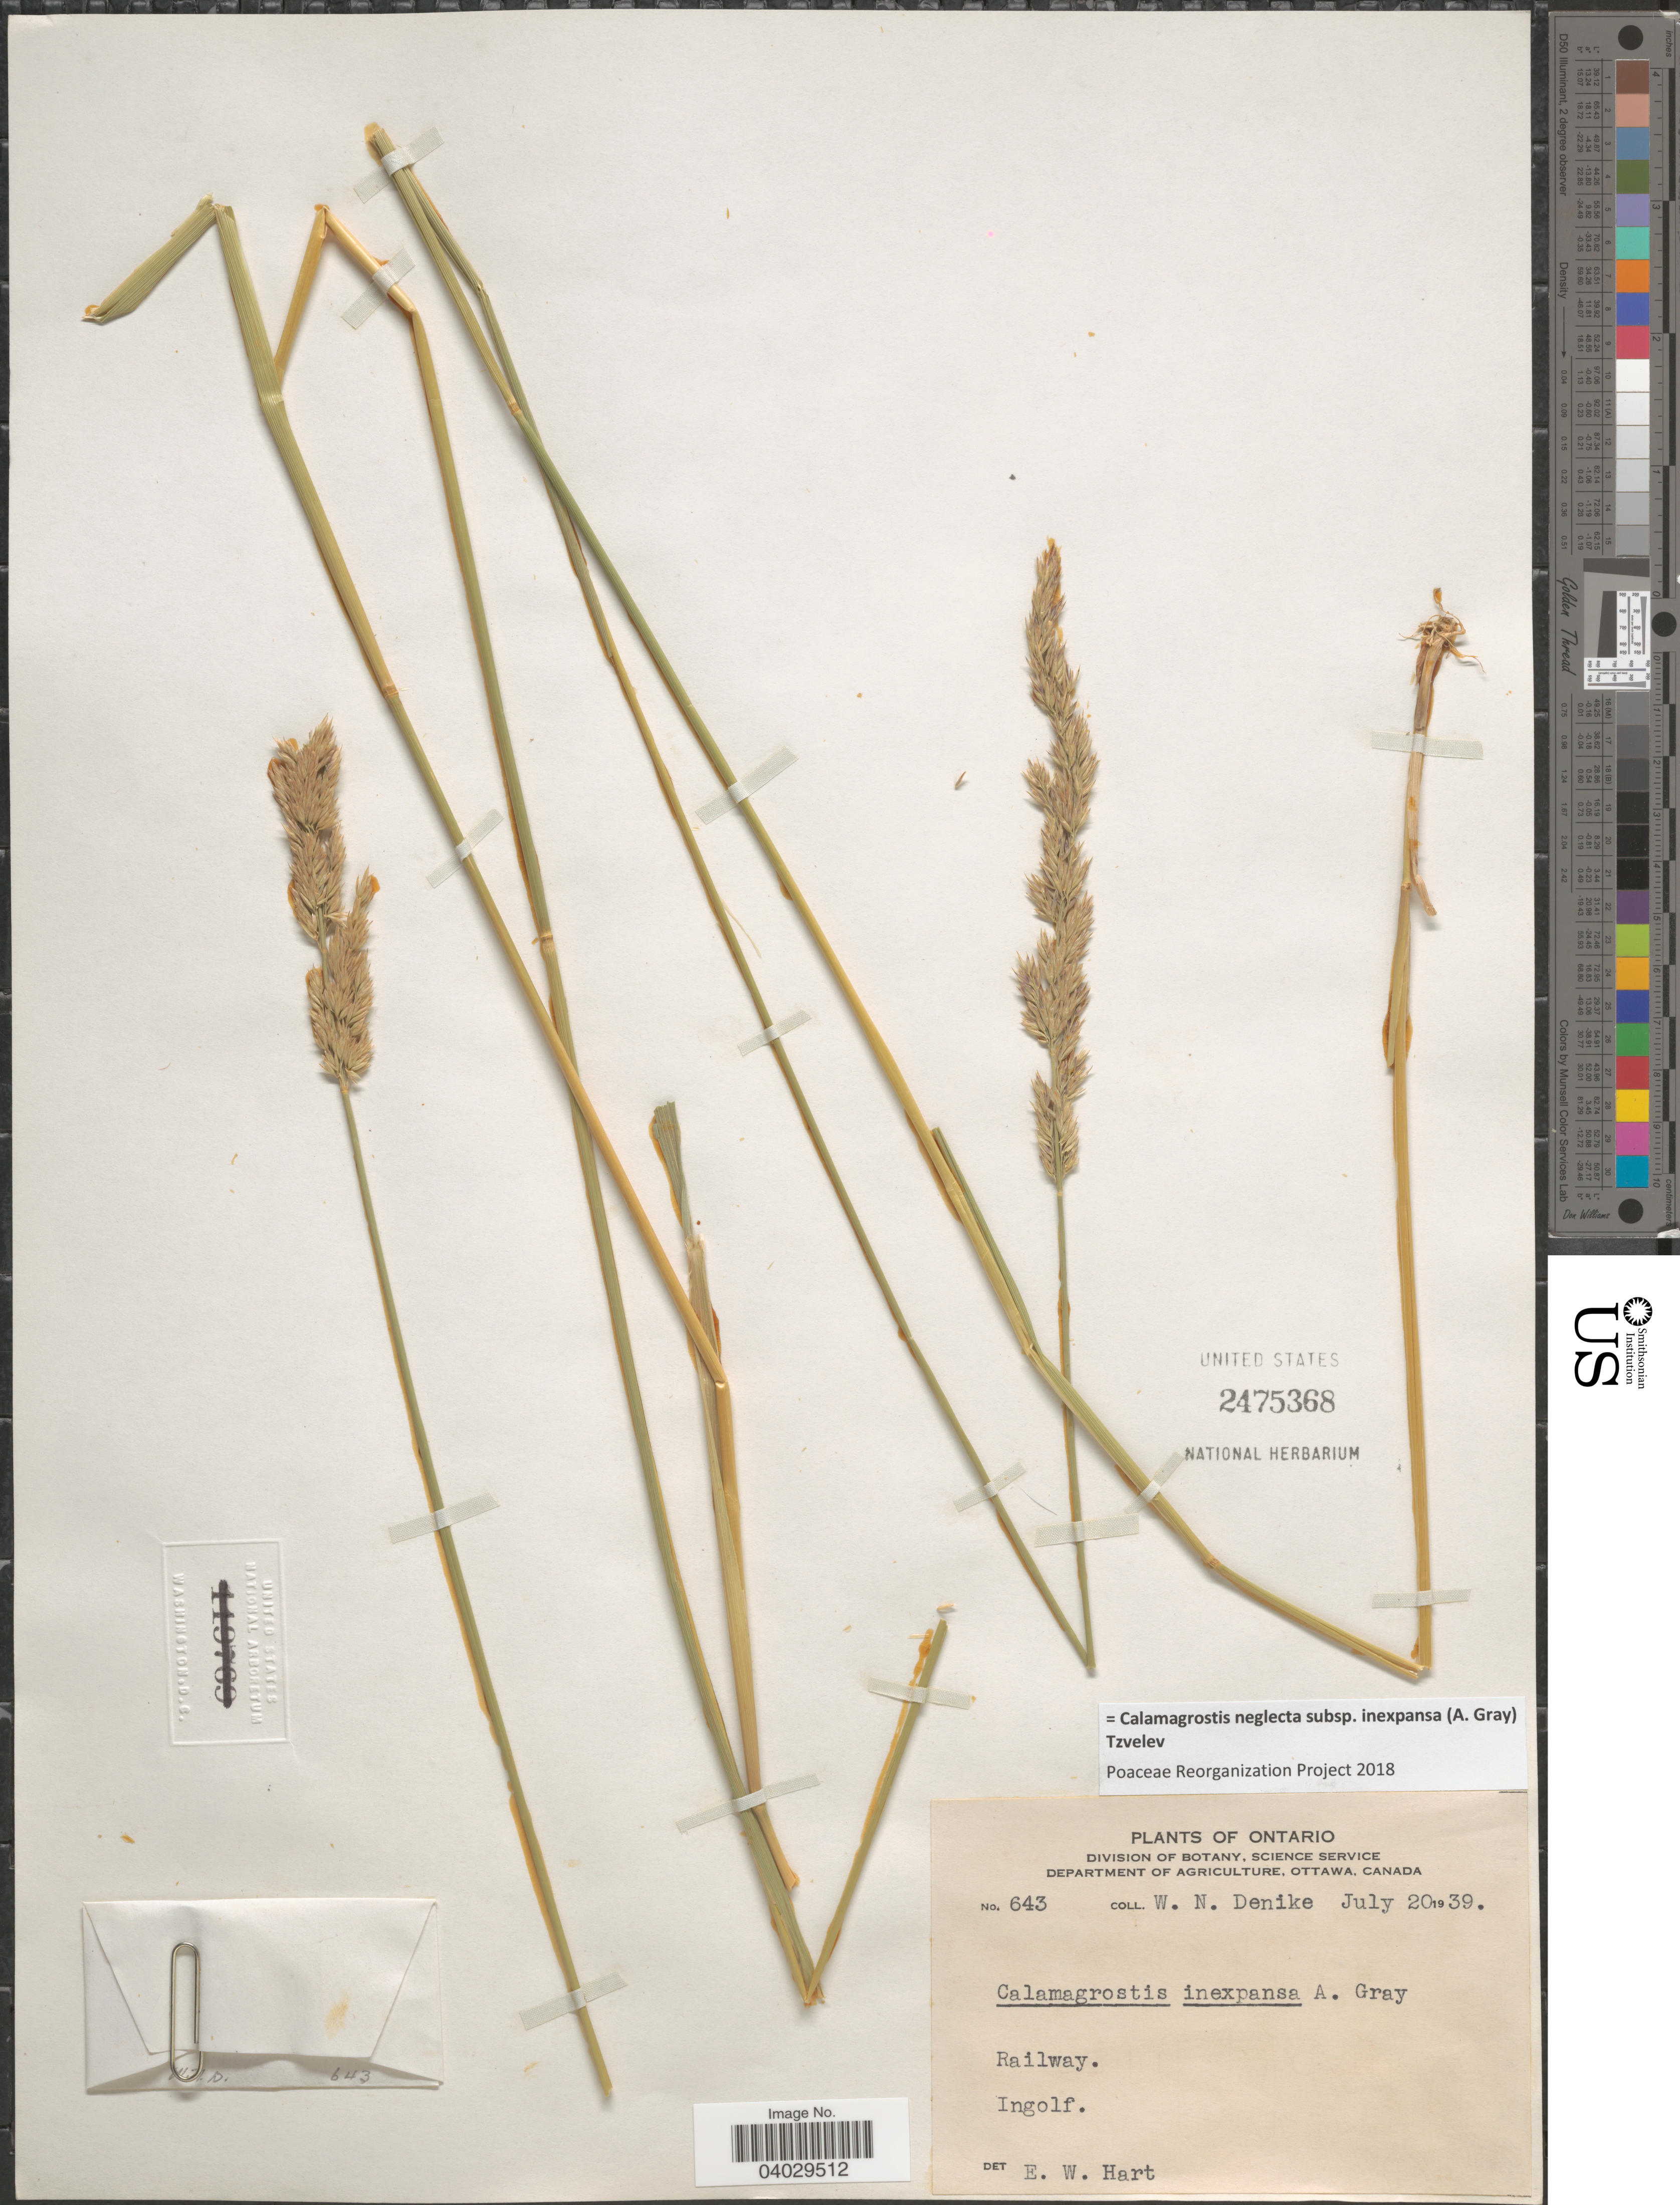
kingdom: Plantae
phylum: Tracheophyta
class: Liliopsida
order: Poales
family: Poaceae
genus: Calamagrostis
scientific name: Calamagrostis neglecta subsp. inexpansa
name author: (A. Gray) Tzvelev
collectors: W. Denike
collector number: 643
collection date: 1939-07-20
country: Canada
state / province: Ontario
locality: Railway. Ingolf.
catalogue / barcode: US 2475368